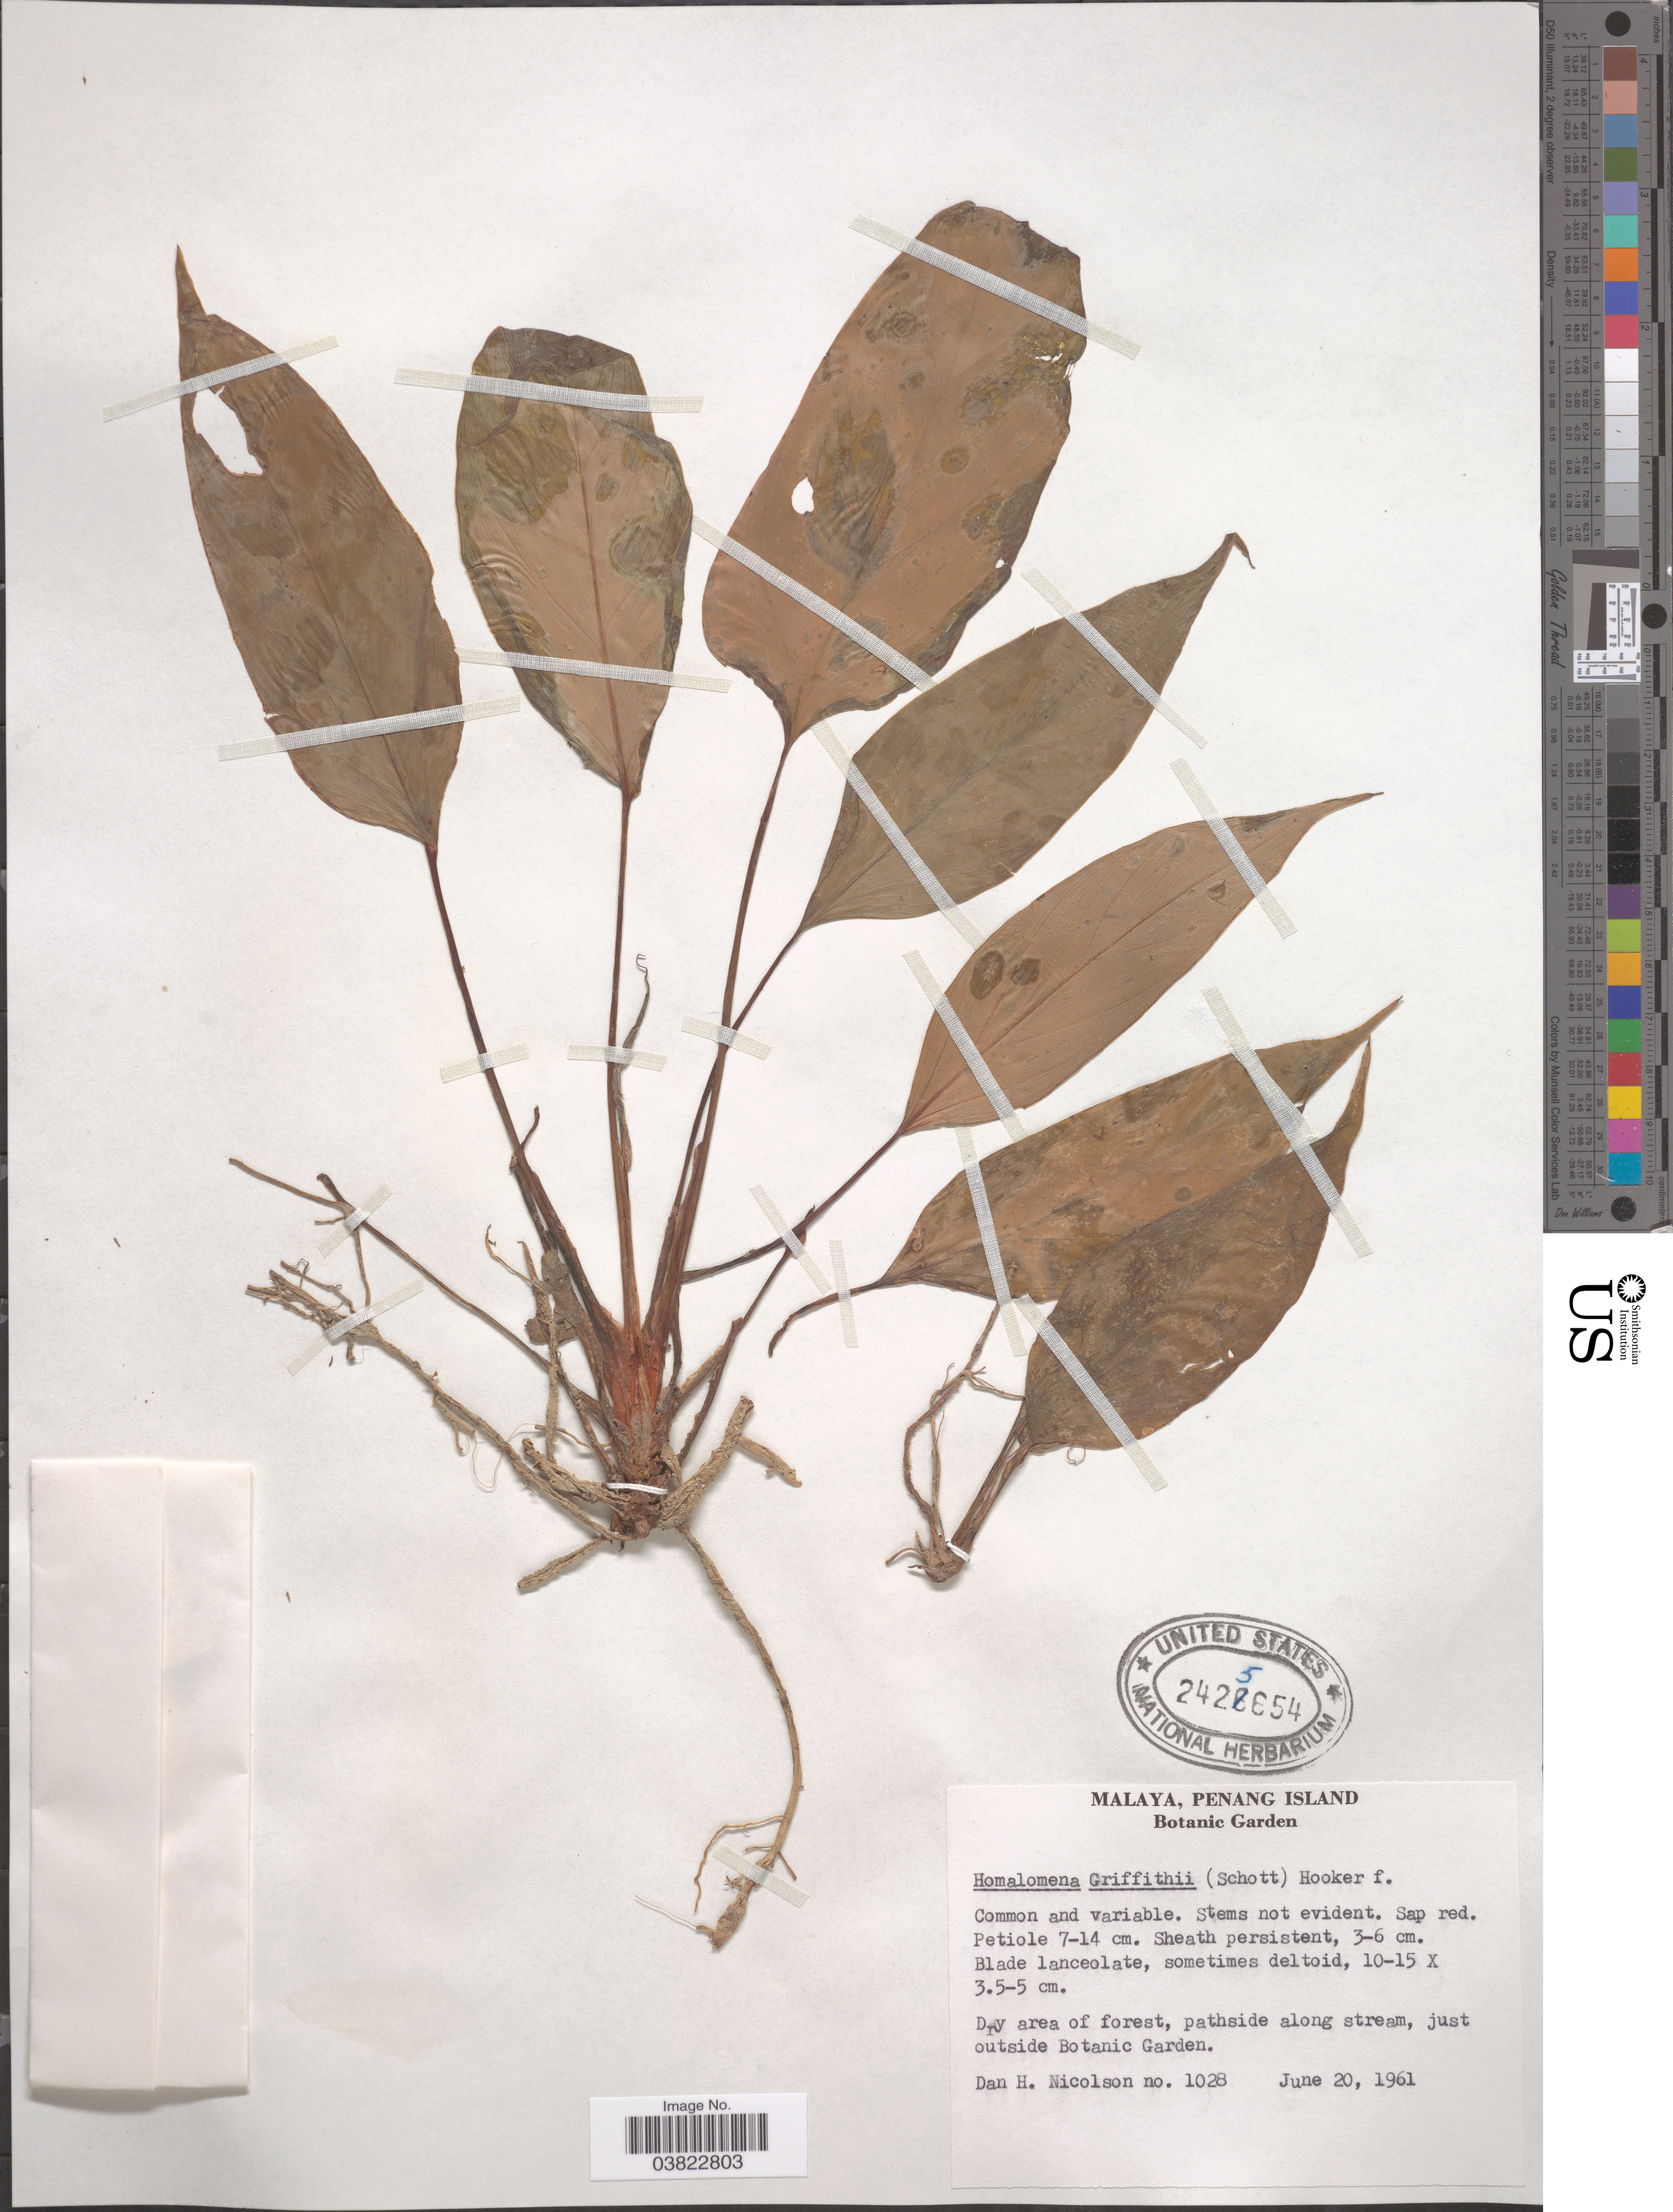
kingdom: Plantae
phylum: Tracheophyta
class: Liliopsida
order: Alismatales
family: Araceae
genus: Homalomena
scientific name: Homalomena griffithii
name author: (Schott) Hook. f.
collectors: D. H. Nicolson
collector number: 1028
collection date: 1961-06-20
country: Malaysia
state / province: Pinang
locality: Malaya, Penang Island. Dry area of forest, pathside along stream, just outside Botanic Garden.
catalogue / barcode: US 2425654